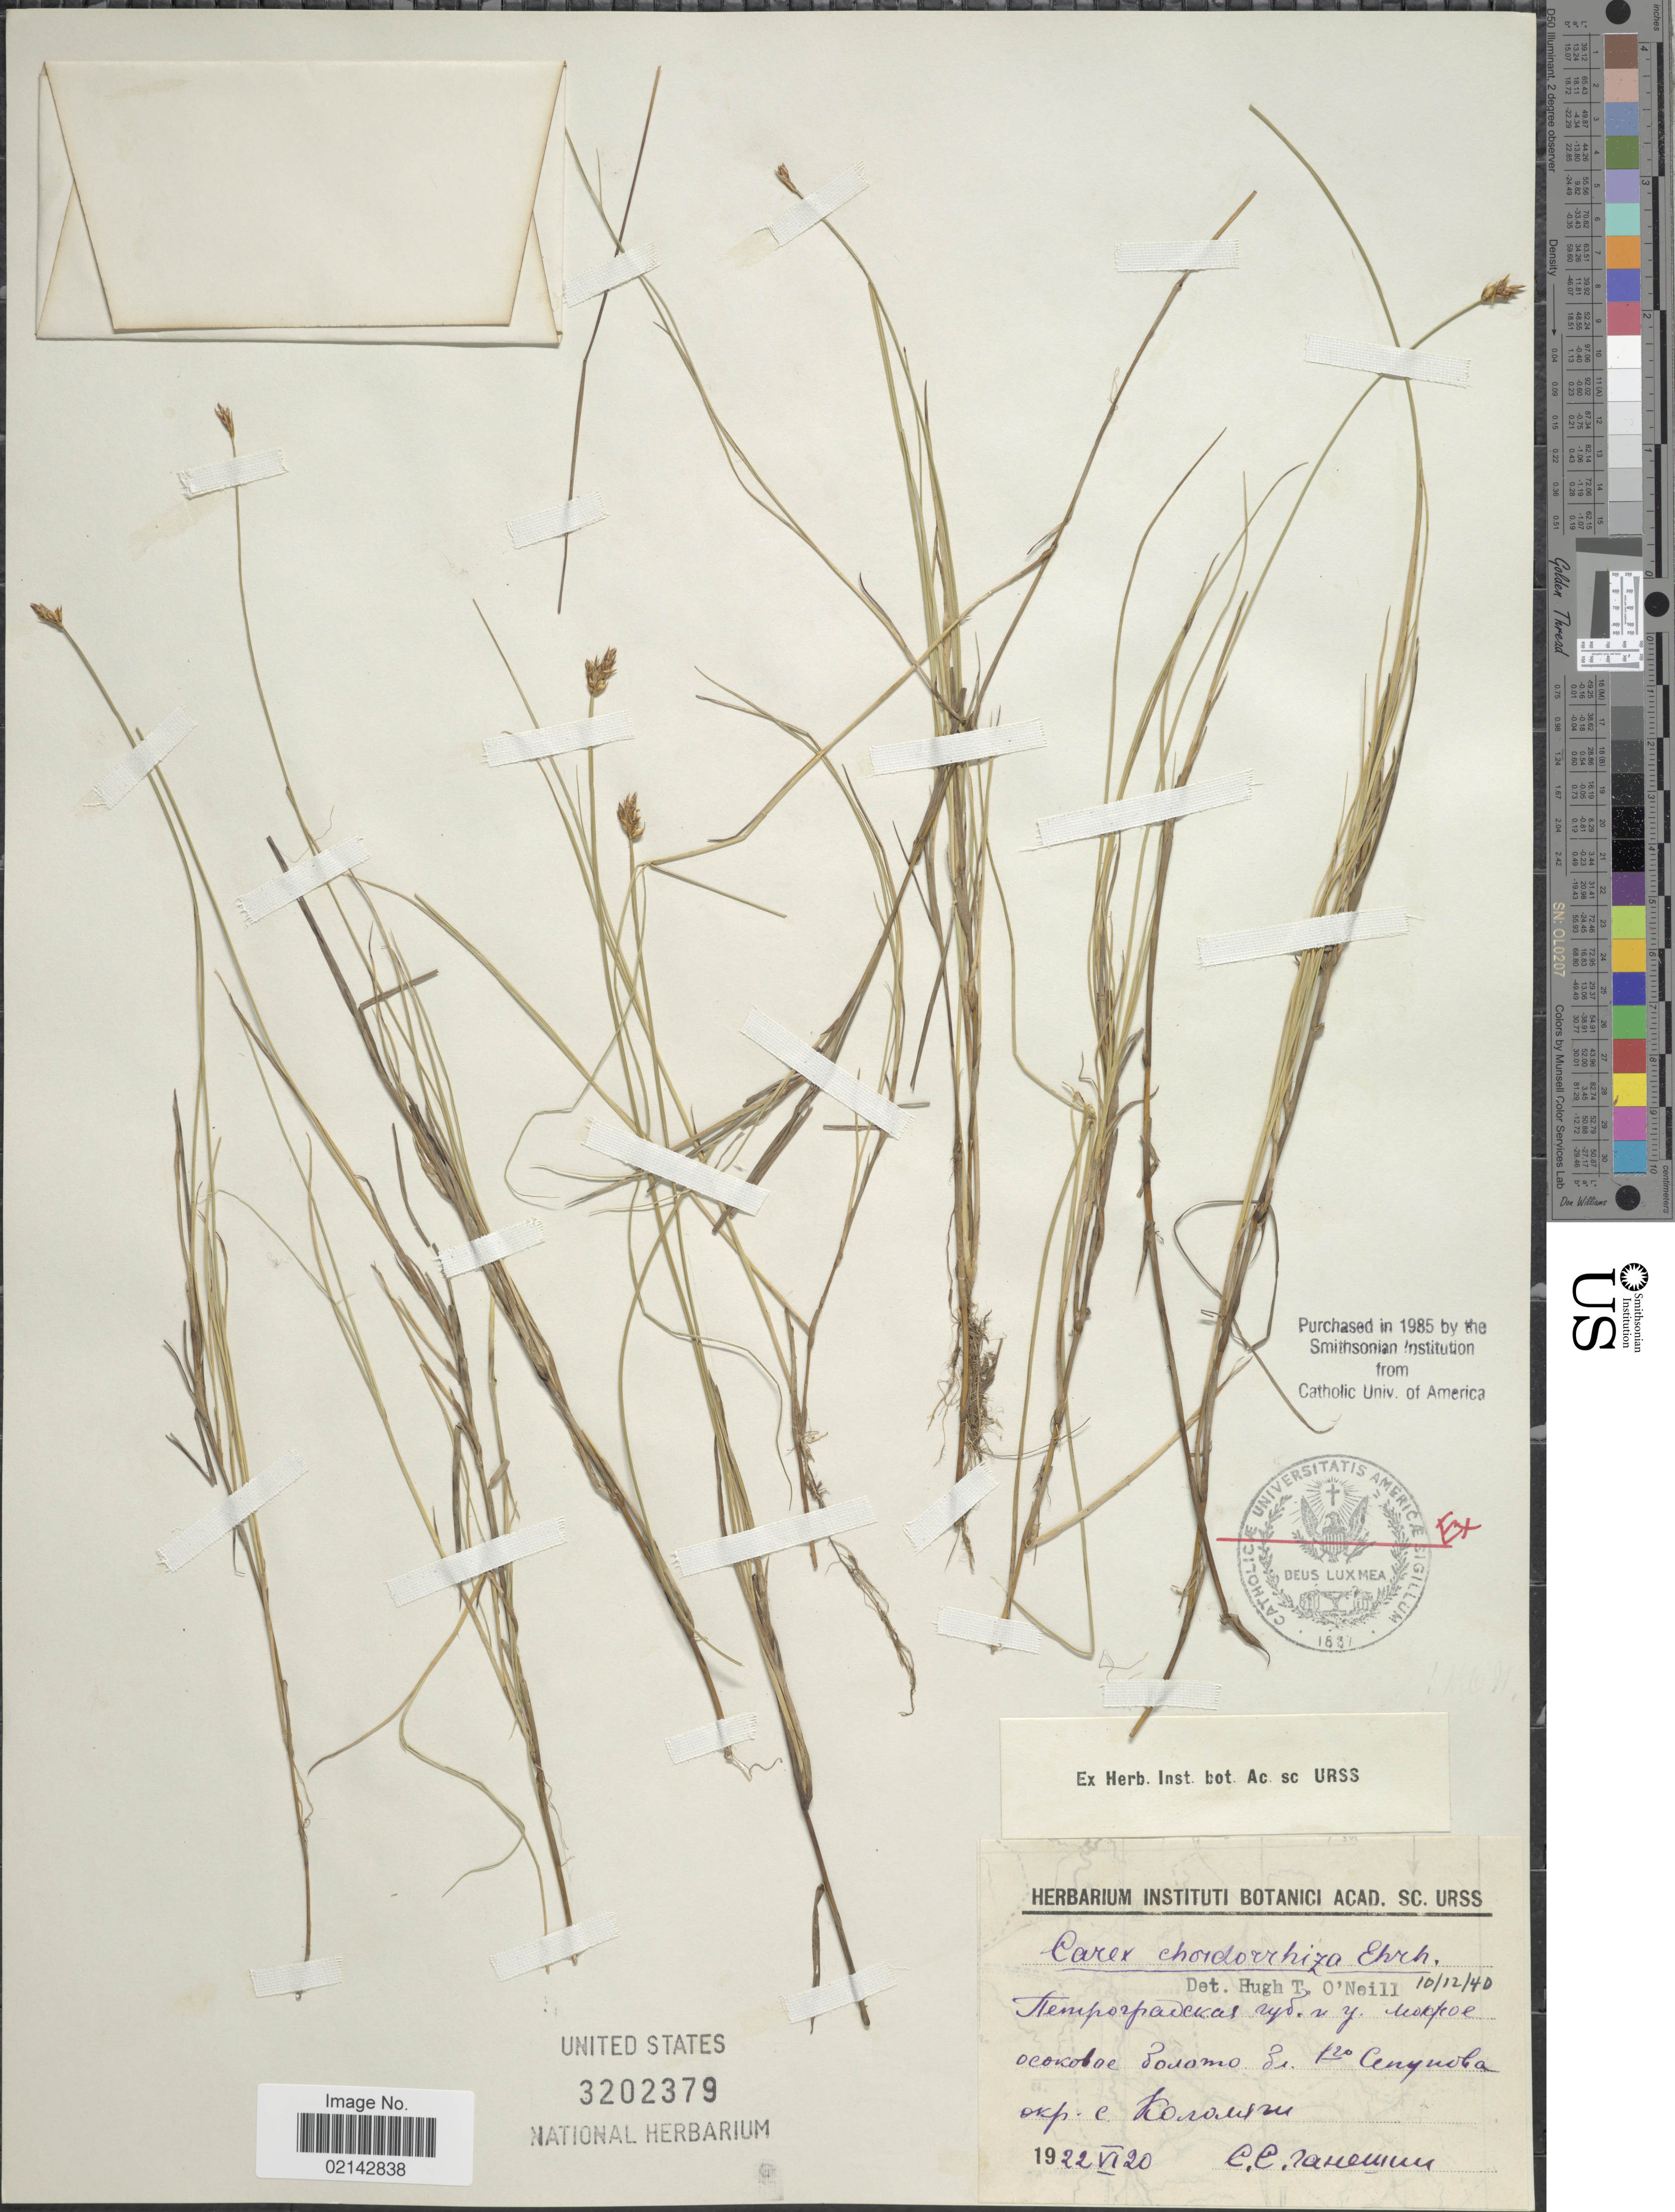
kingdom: Plantae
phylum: Tracheophyta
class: Liliopsida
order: Poales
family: Cyperaceae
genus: Carex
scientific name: Carex chordorrhiza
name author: L. f.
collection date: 1922-06-20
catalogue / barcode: US 3202379